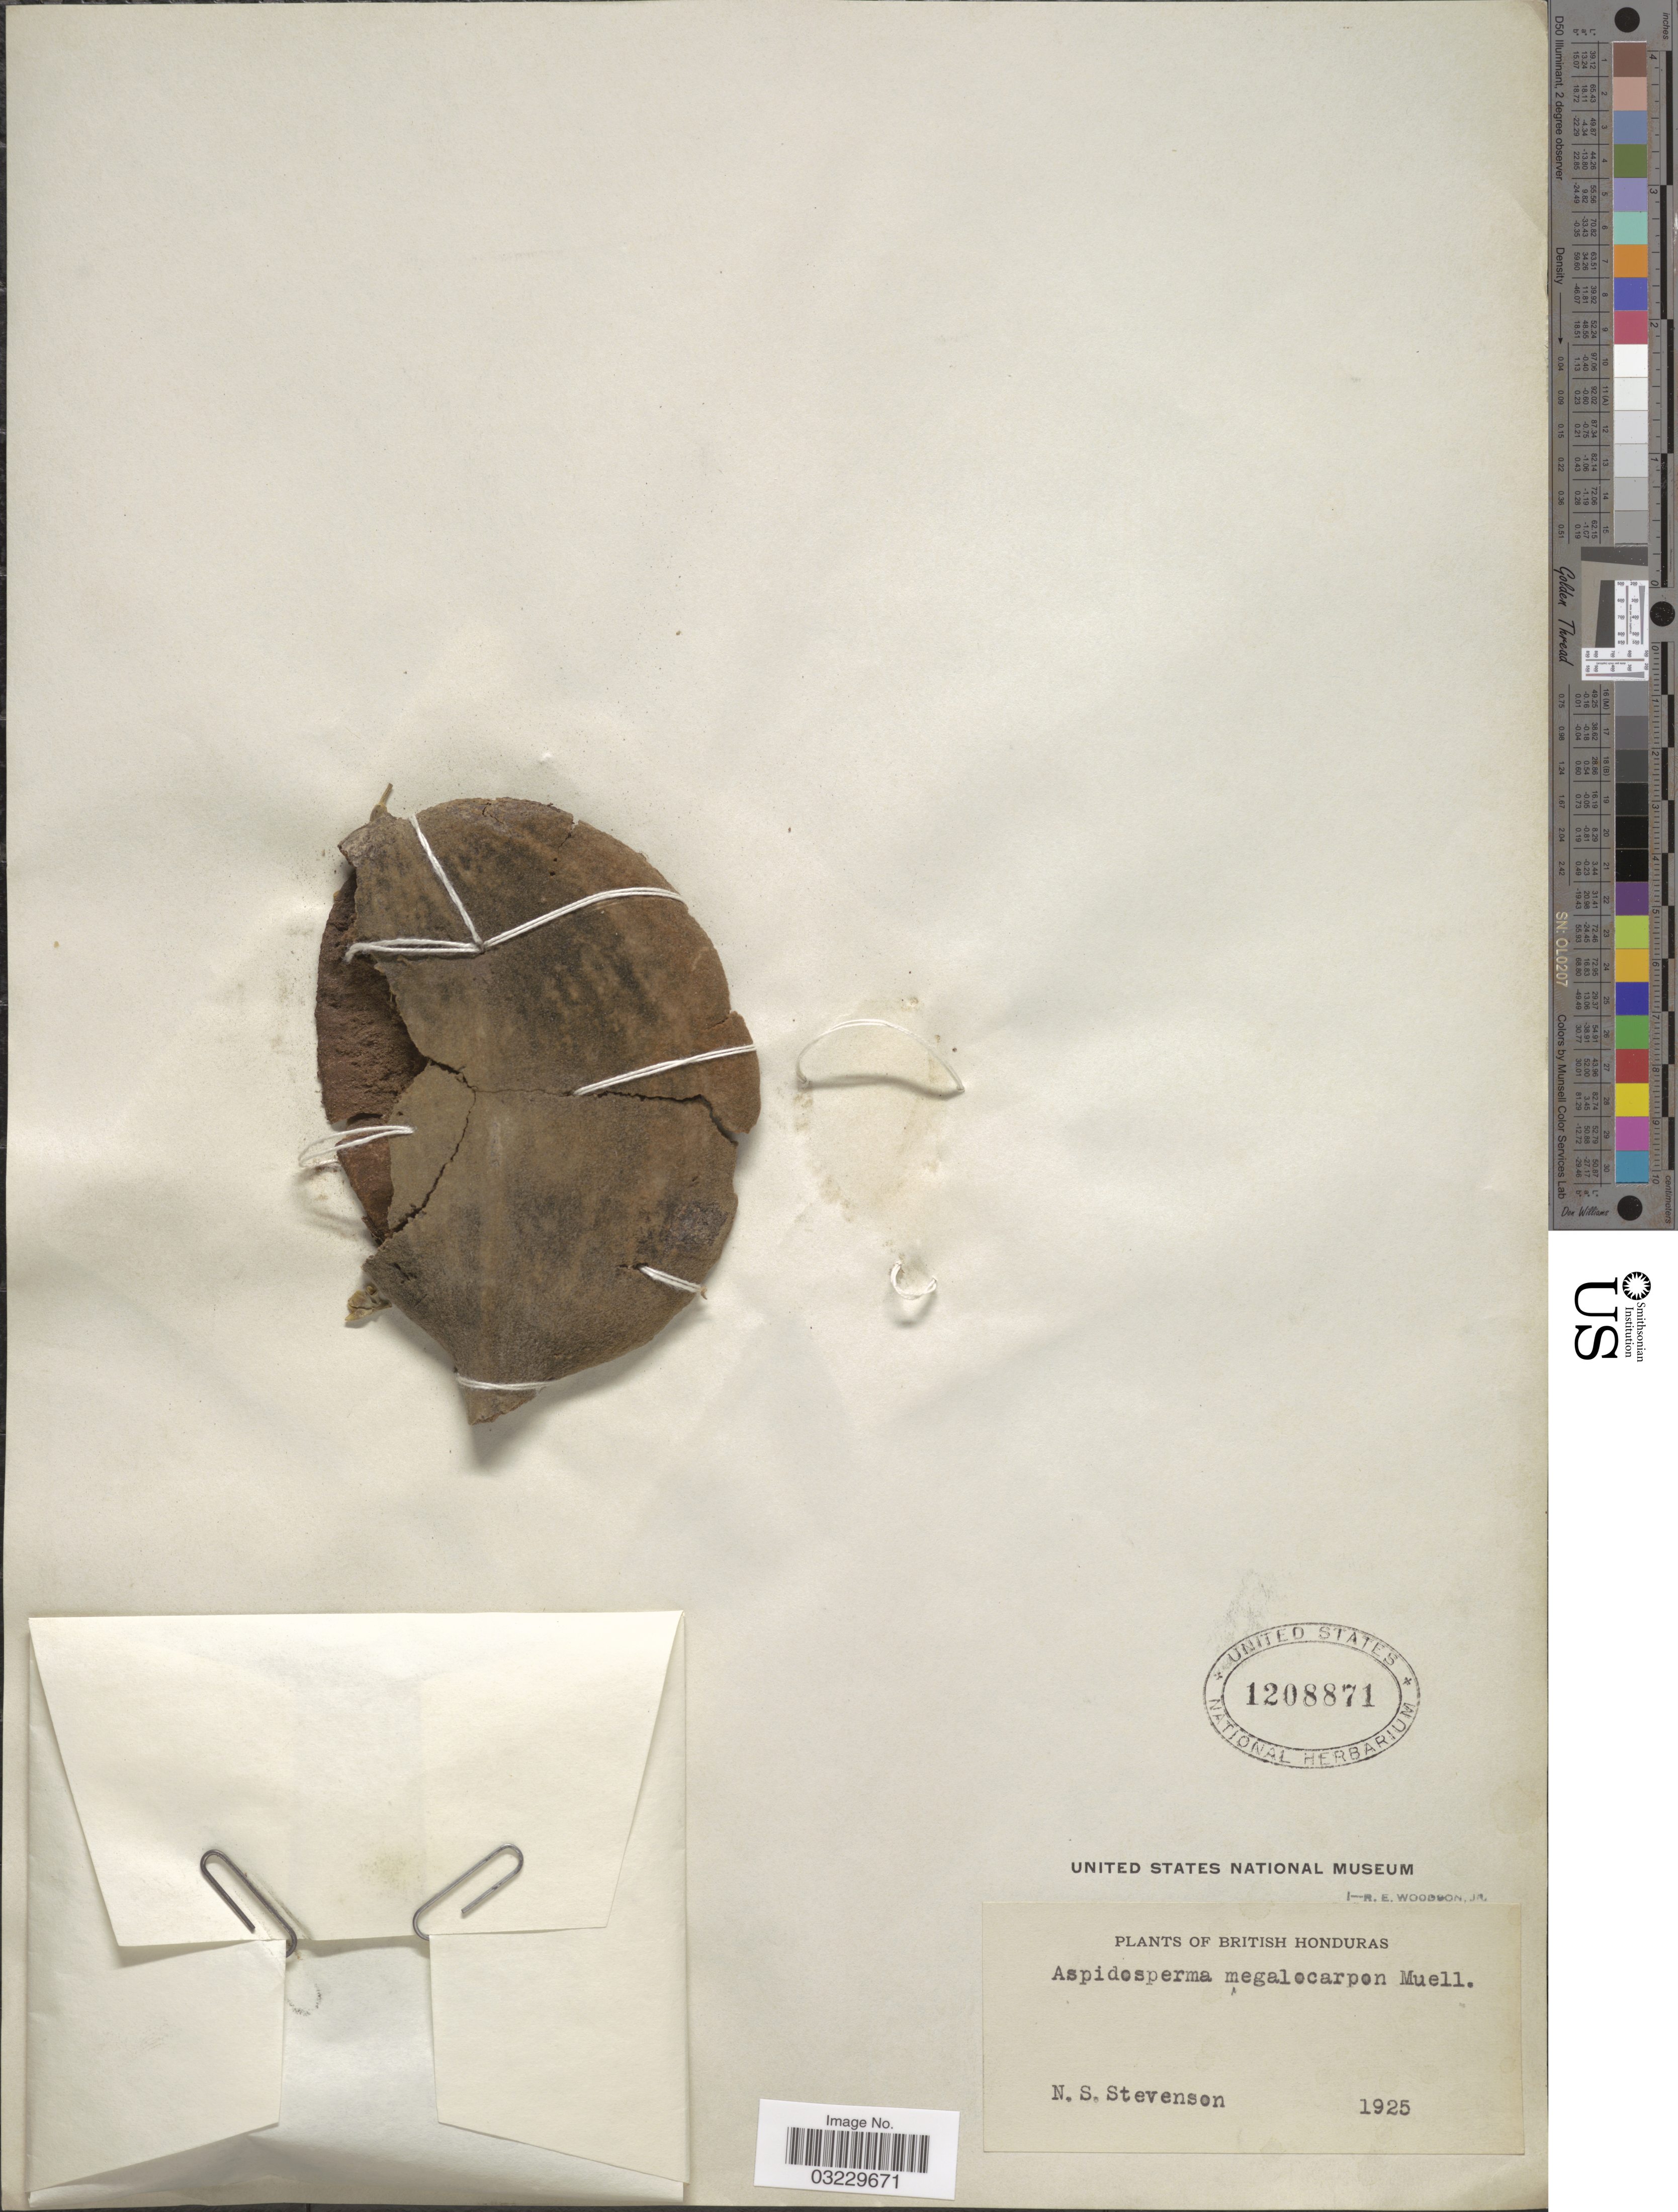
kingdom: Plantae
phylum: Tracheophyta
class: Magnoliopsida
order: Gentianales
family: Apocynaceae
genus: Aspidosperma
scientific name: Aspidosperma megalocarpon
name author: Müll. Arg.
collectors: N. Stevenson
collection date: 1925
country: Belize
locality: British Honduras.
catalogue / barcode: US 1208871